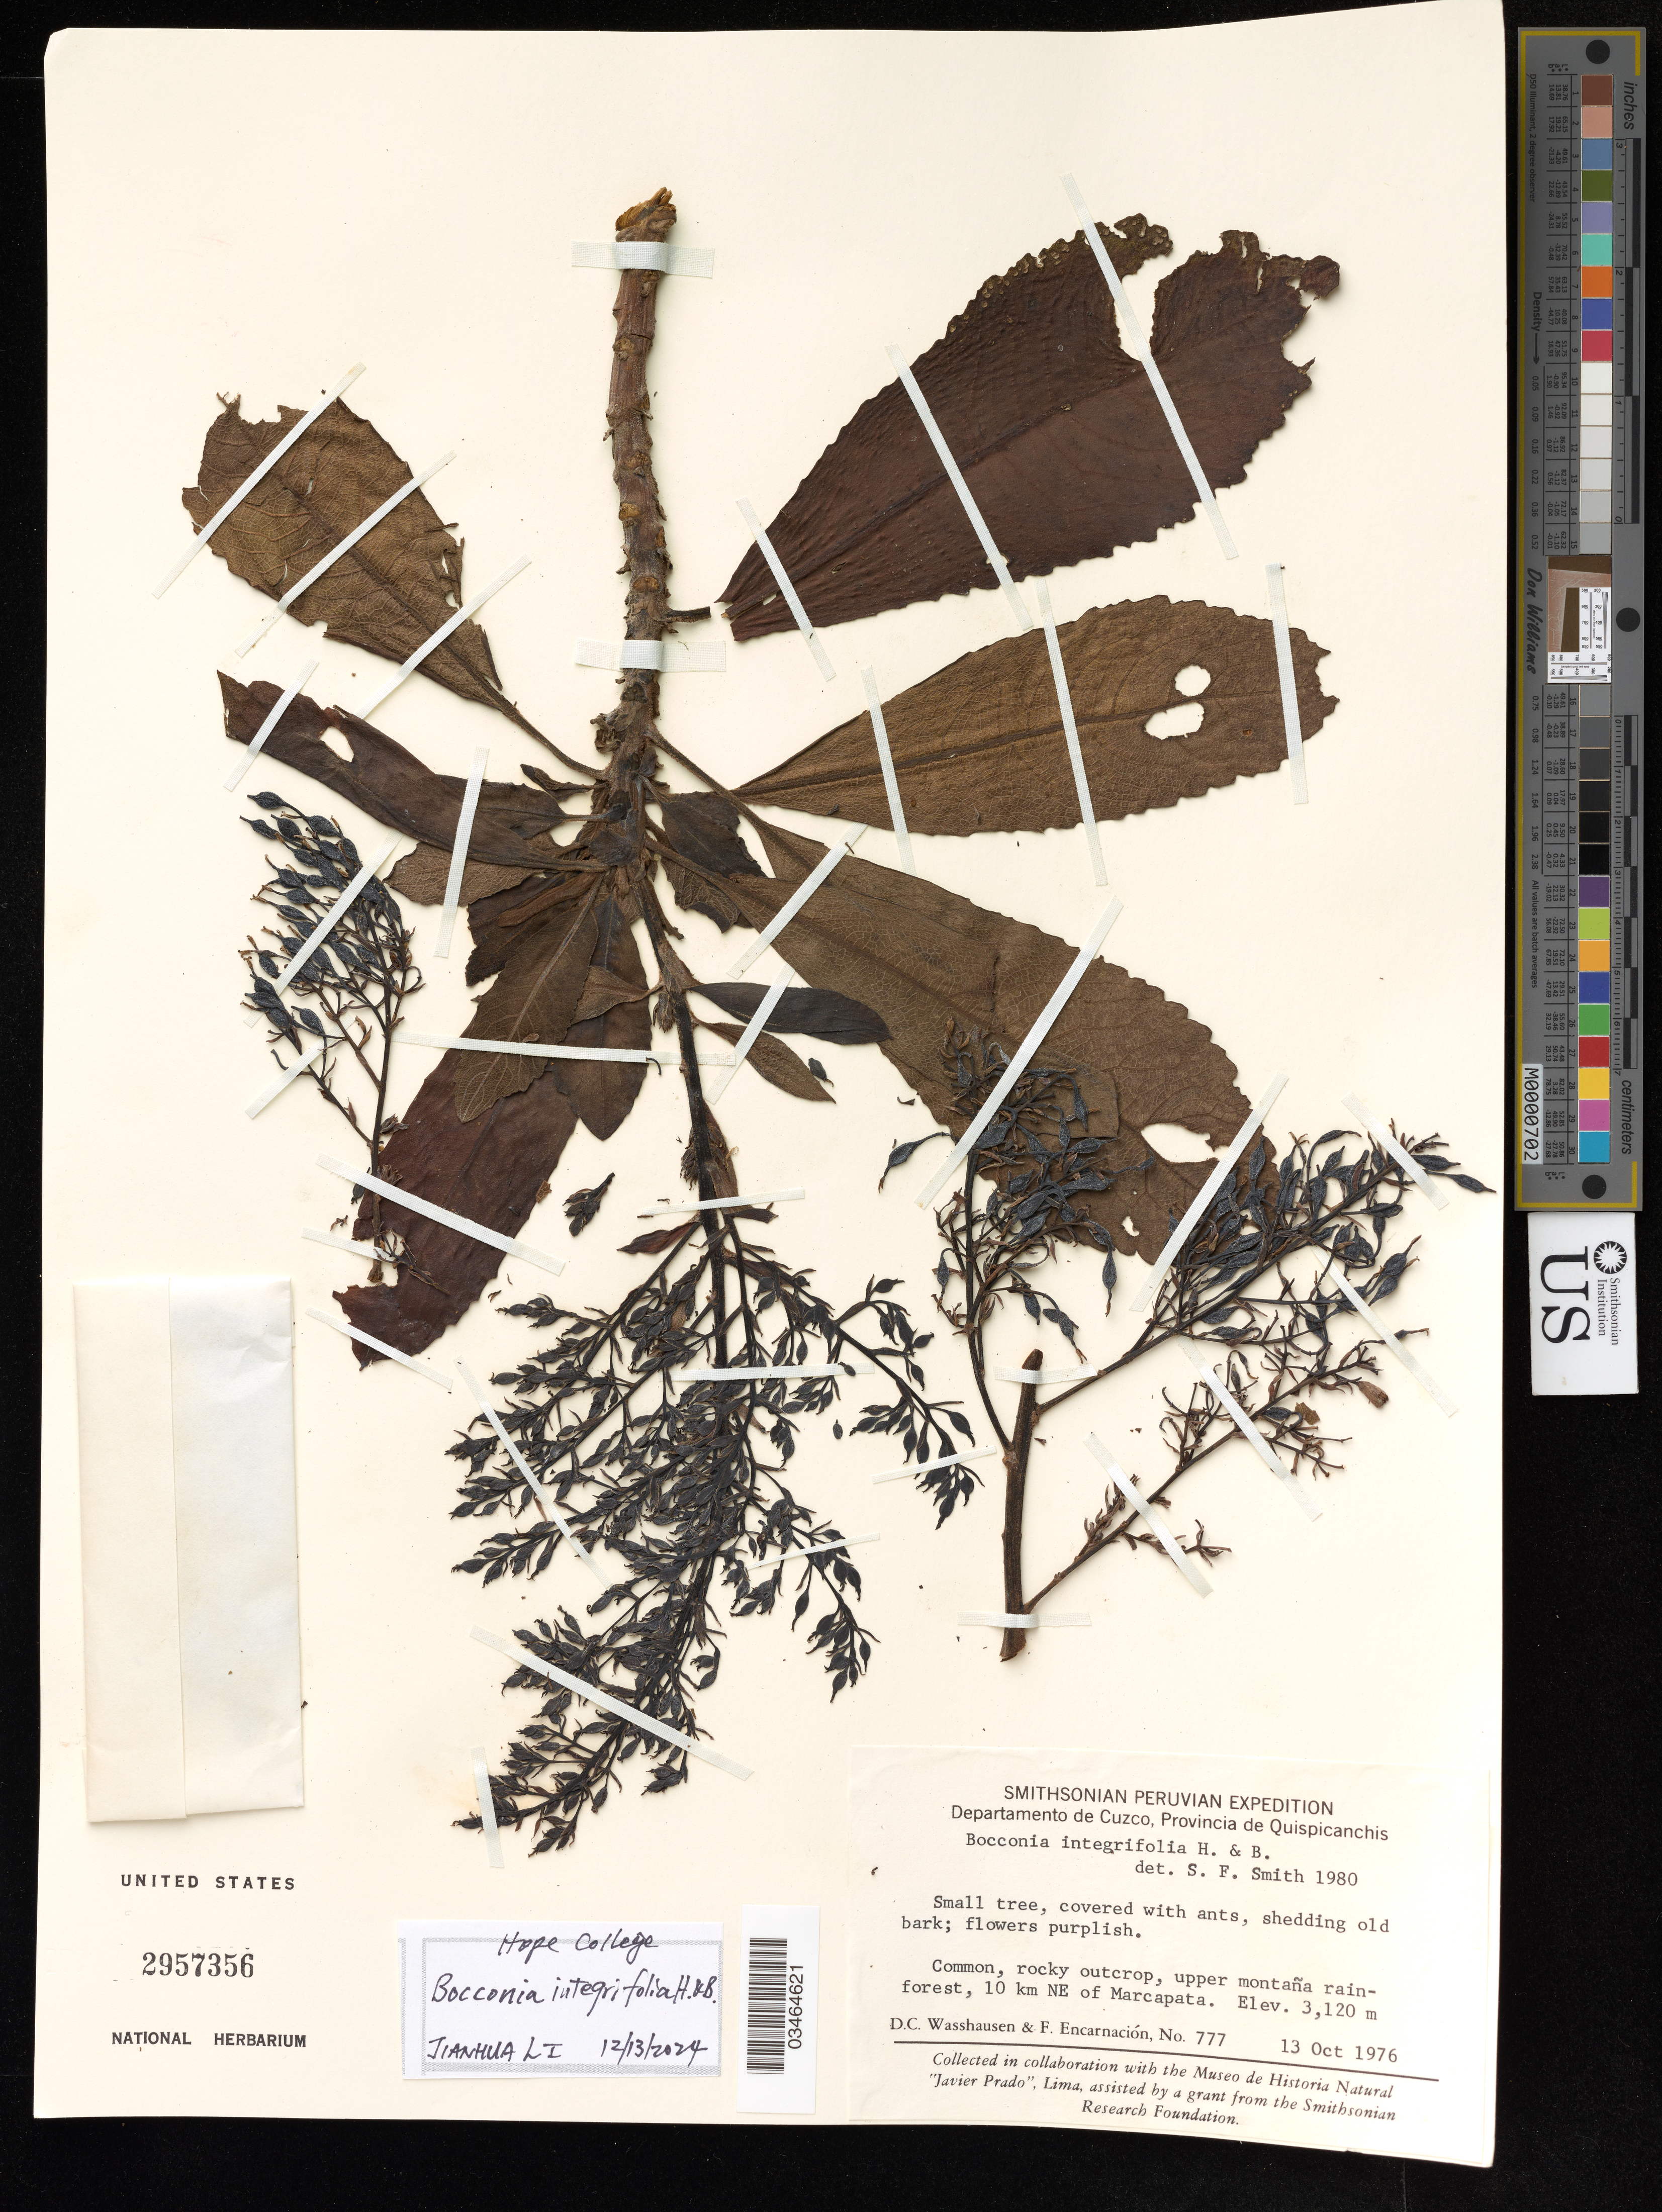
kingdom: Plantae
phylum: Tracheophyta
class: Magnoliopsida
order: Ranunculales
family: Papaveraceae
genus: Bocconia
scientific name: Bocconia integrifolia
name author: Bonpl.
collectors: D. C. Wasshausen & F. Encarnación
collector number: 777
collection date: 1976-10-13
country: Peru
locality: Departamento de Cuzco, Provincia de Quispicanchis, upper montana rainforest, 10 km NE of Marcapata.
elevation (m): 3120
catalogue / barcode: US 2957356